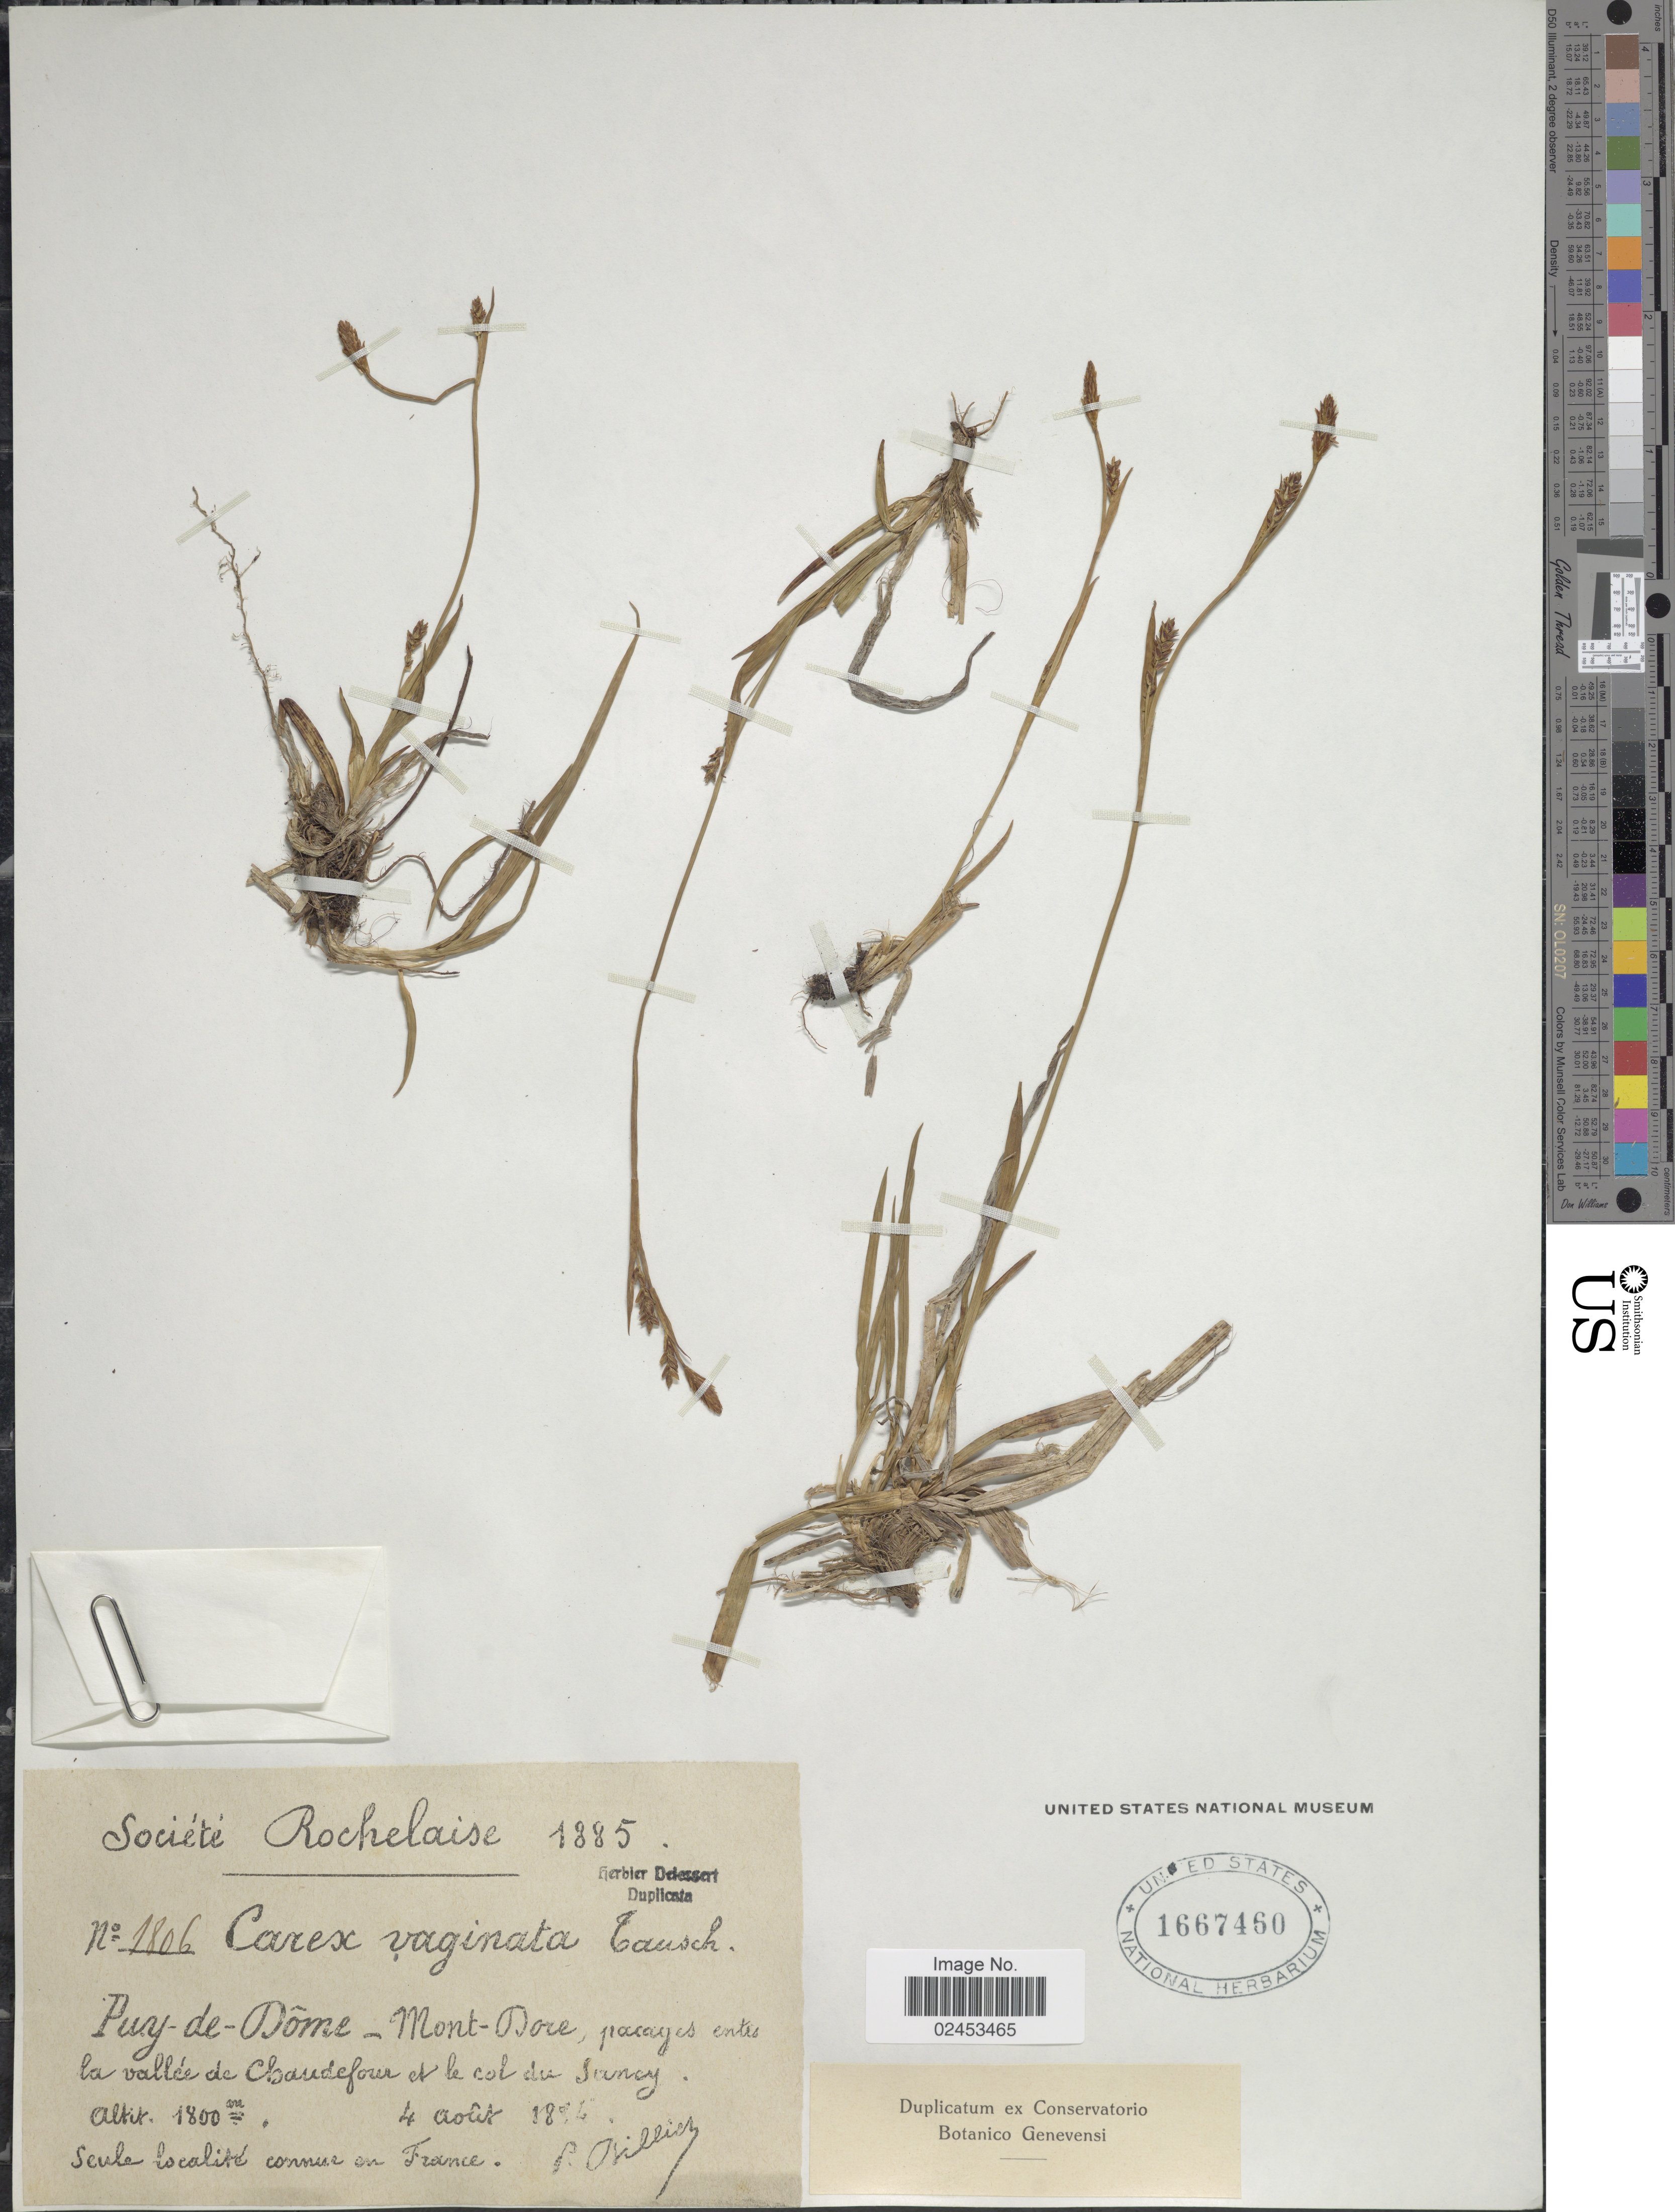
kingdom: Plantae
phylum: Tracheophyta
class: Liliopsida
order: Poales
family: Cyperaceae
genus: Carex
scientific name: Carex vaginata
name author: Tausch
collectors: P. Billiet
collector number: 1806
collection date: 1885-08-04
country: France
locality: Puy-de Dôme-Mont-DOre, pacages entre la vallée de Cahudefour et le col du Saney [interpreted]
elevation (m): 1800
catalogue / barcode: US 1667460